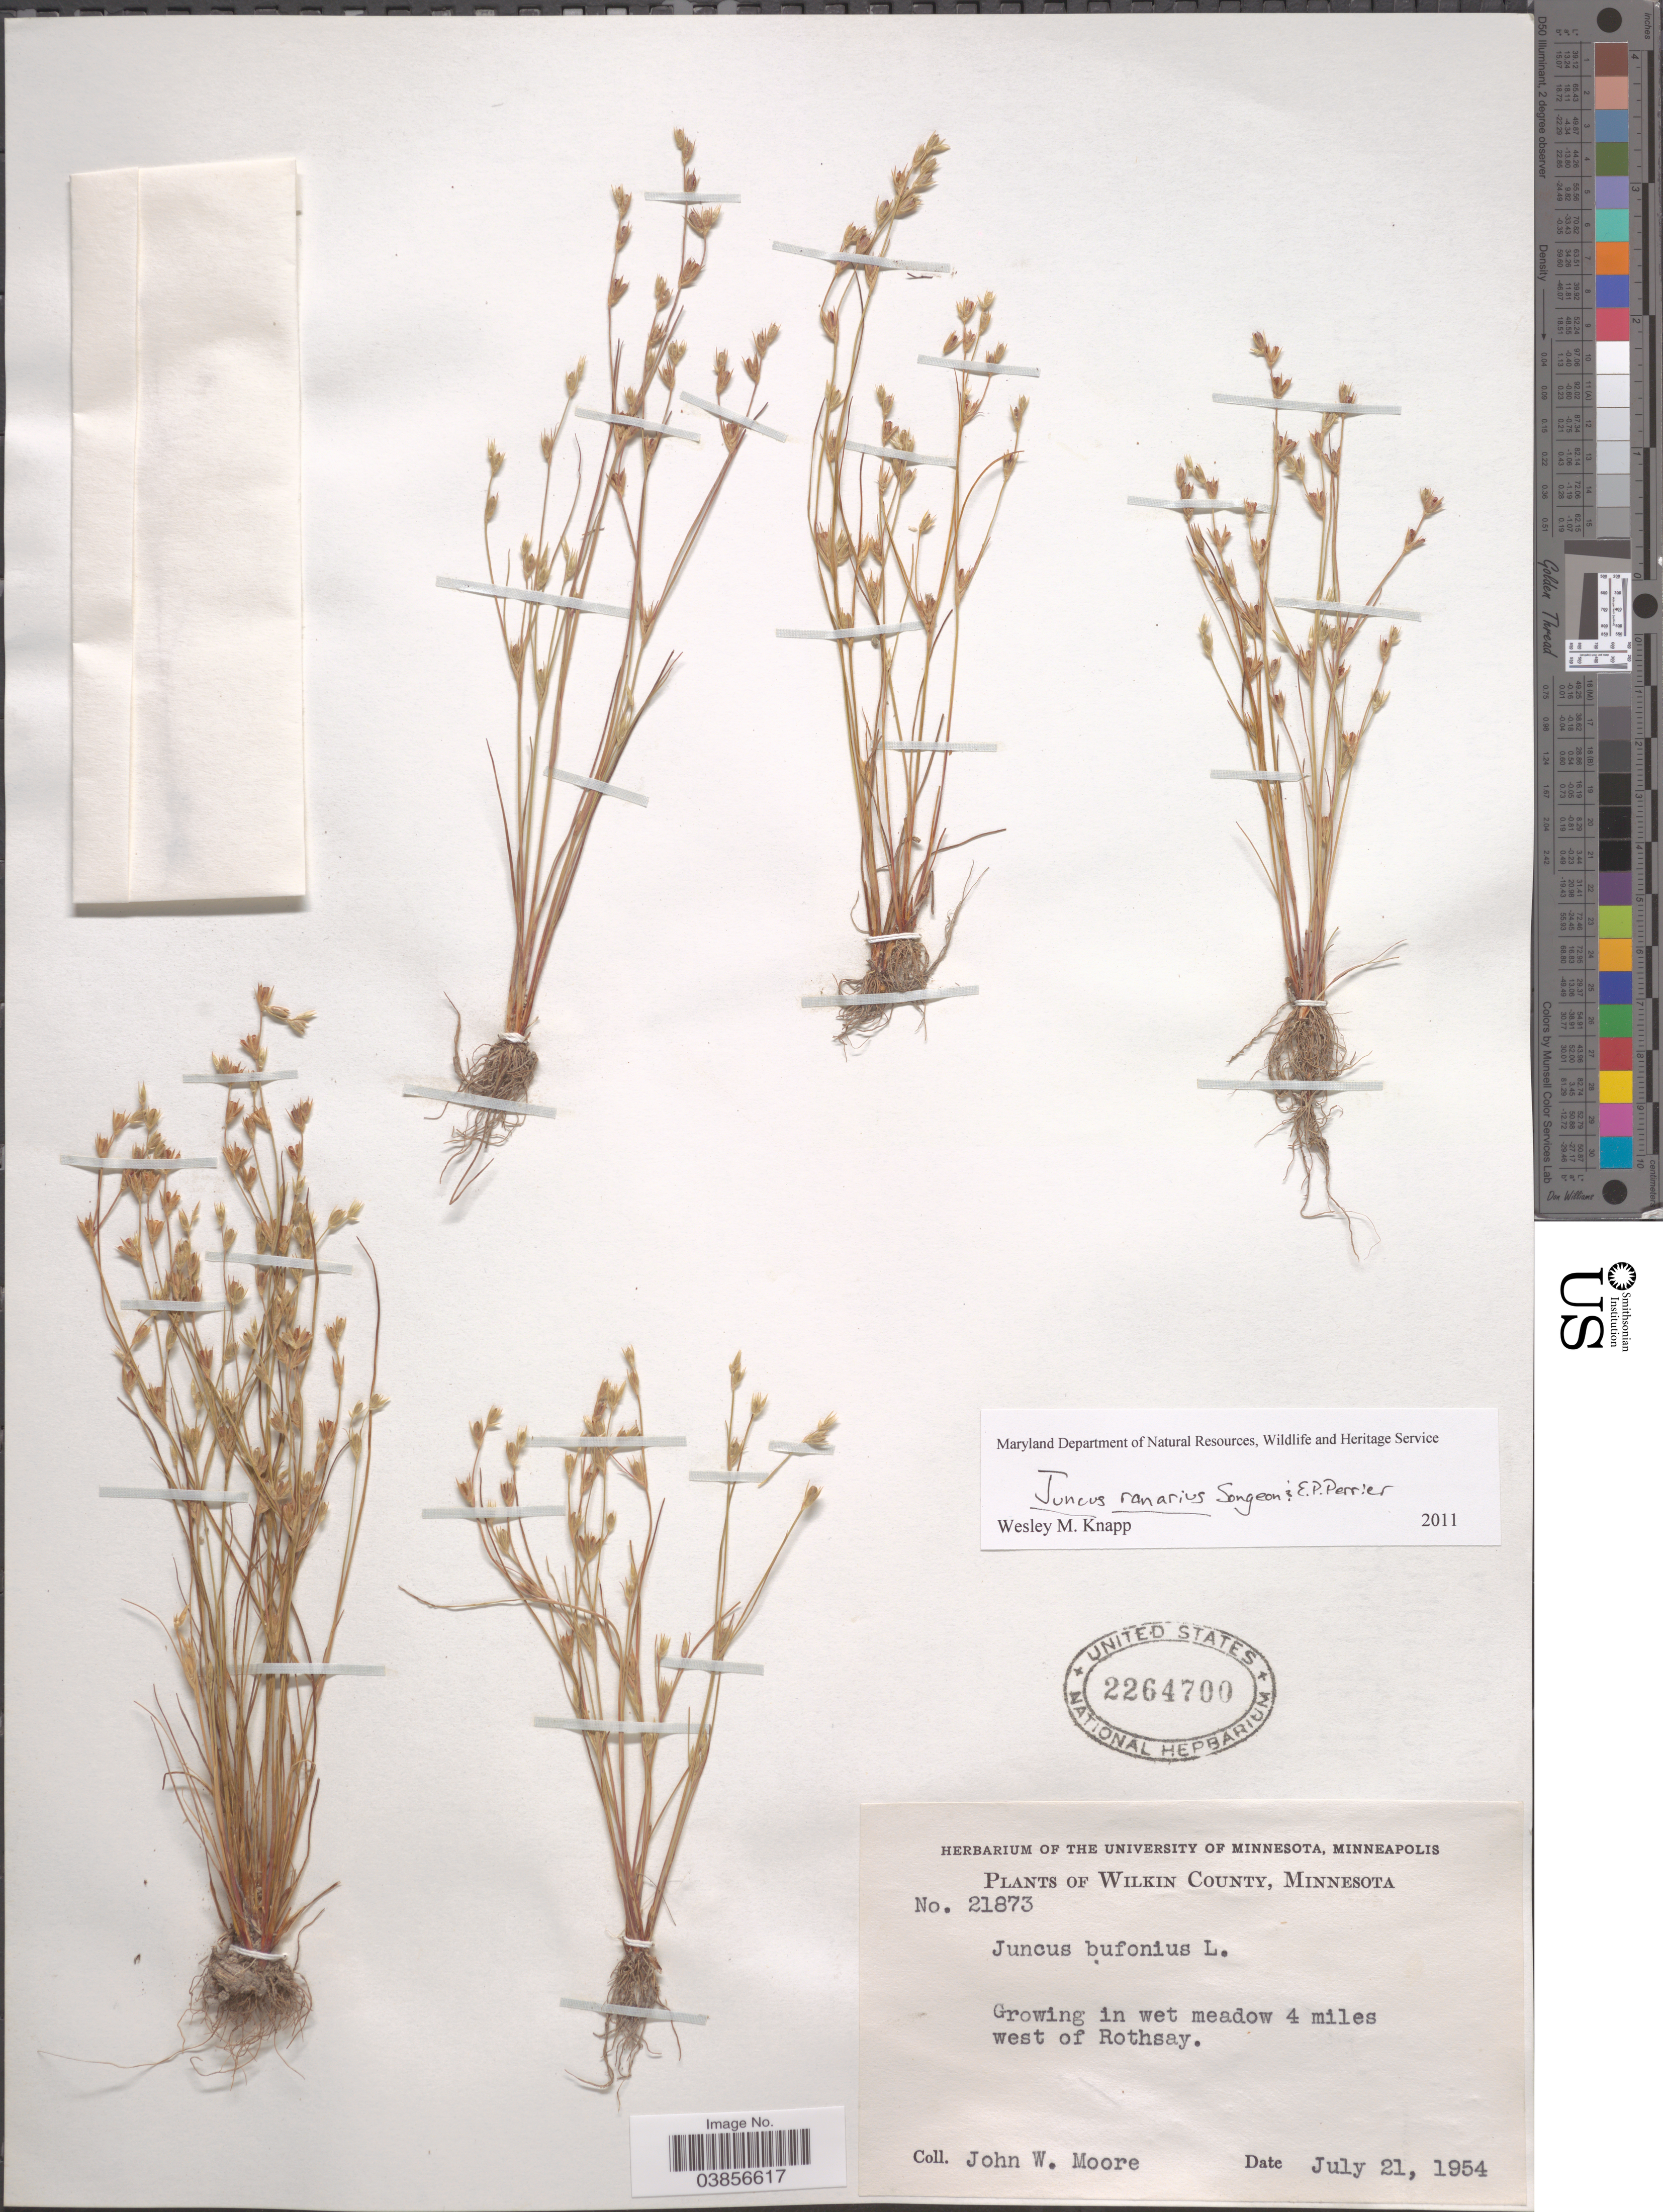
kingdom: Plantae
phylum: Tracheophyta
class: Liliopsida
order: Poales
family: Juncaceae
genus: Juncus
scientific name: Juncus ranarius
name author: Songeon & E.P. Perrier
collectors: J. Moore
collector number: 21873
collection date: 1954-07-21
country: United States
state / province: Minnesota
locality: Wilkin County. Growing in wet meadow 4 miles west of Rothsay.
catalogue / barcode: US 2264700